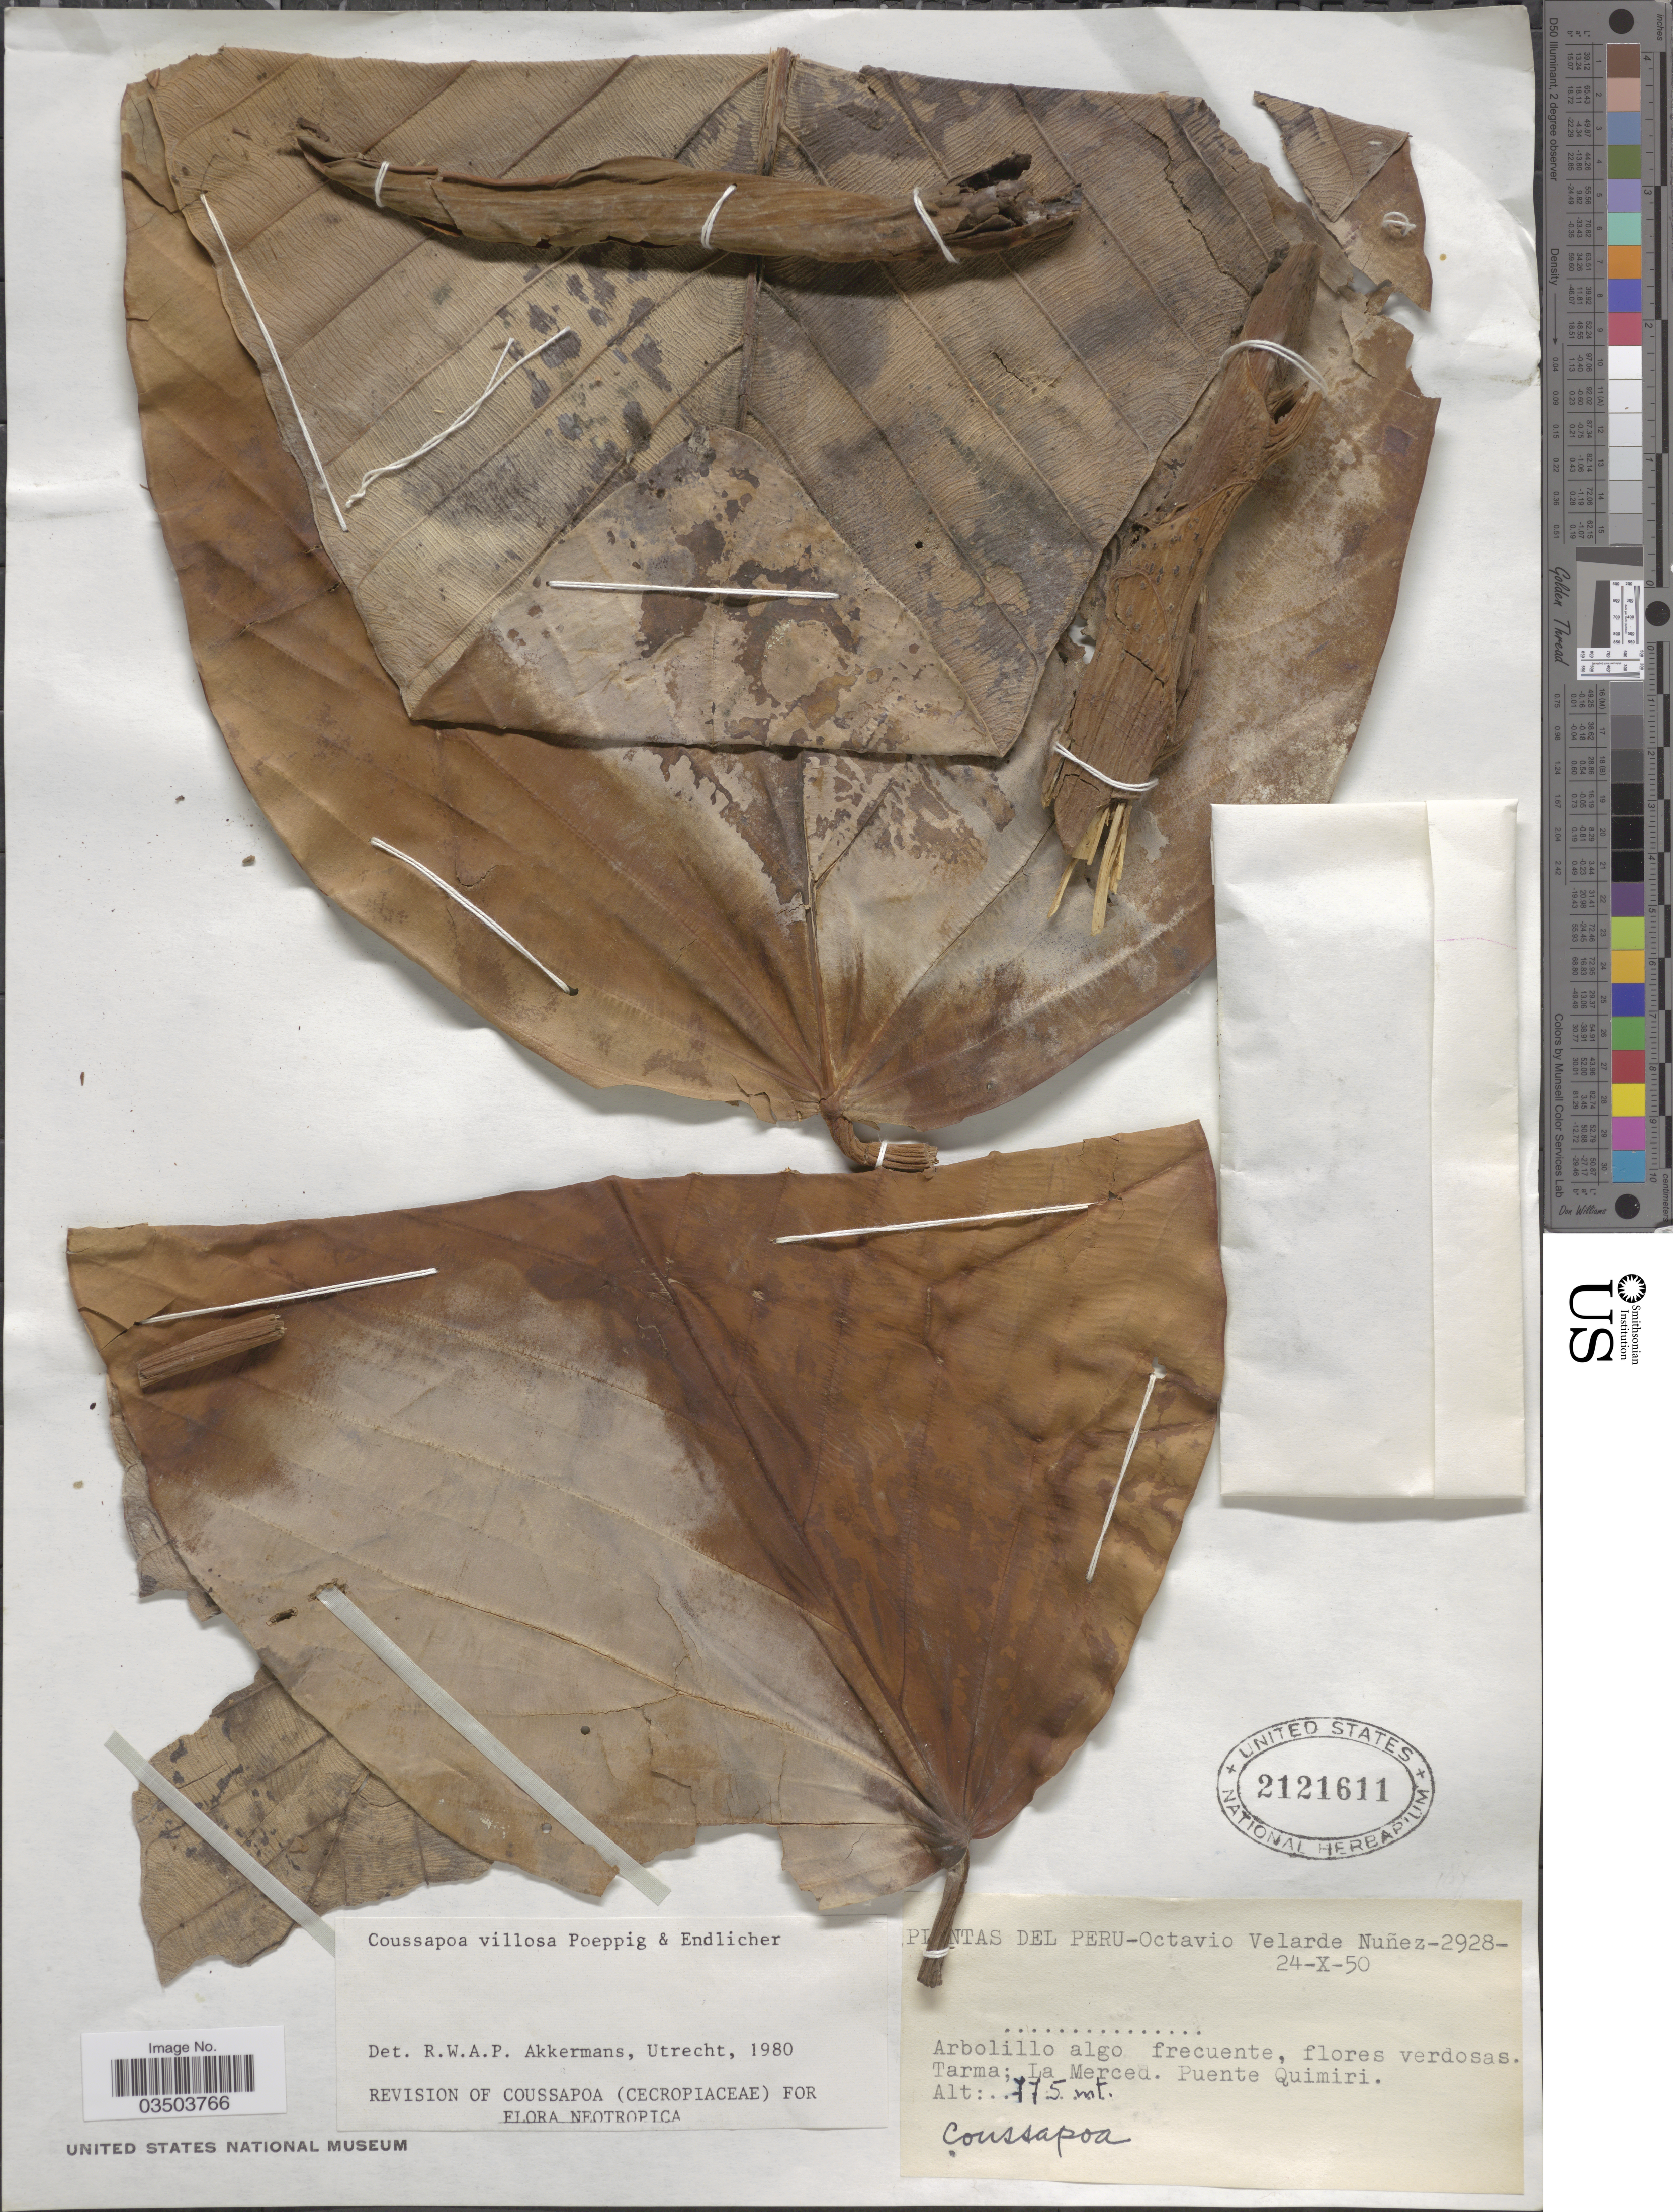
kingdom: Plantae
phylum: Tracheophyta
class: Magnoliopsida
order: Rosales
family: Urticaceae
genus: Coussapoa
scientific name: Coussapoa villosa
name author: Poepp. & Endl.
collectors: O. Velarde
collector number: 2928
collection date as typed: Transcribed d/m/y: 24/10/50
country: Peru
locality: Tarma; La Merced. Puente Quimiri.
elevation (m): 775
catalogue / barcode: US 2121611